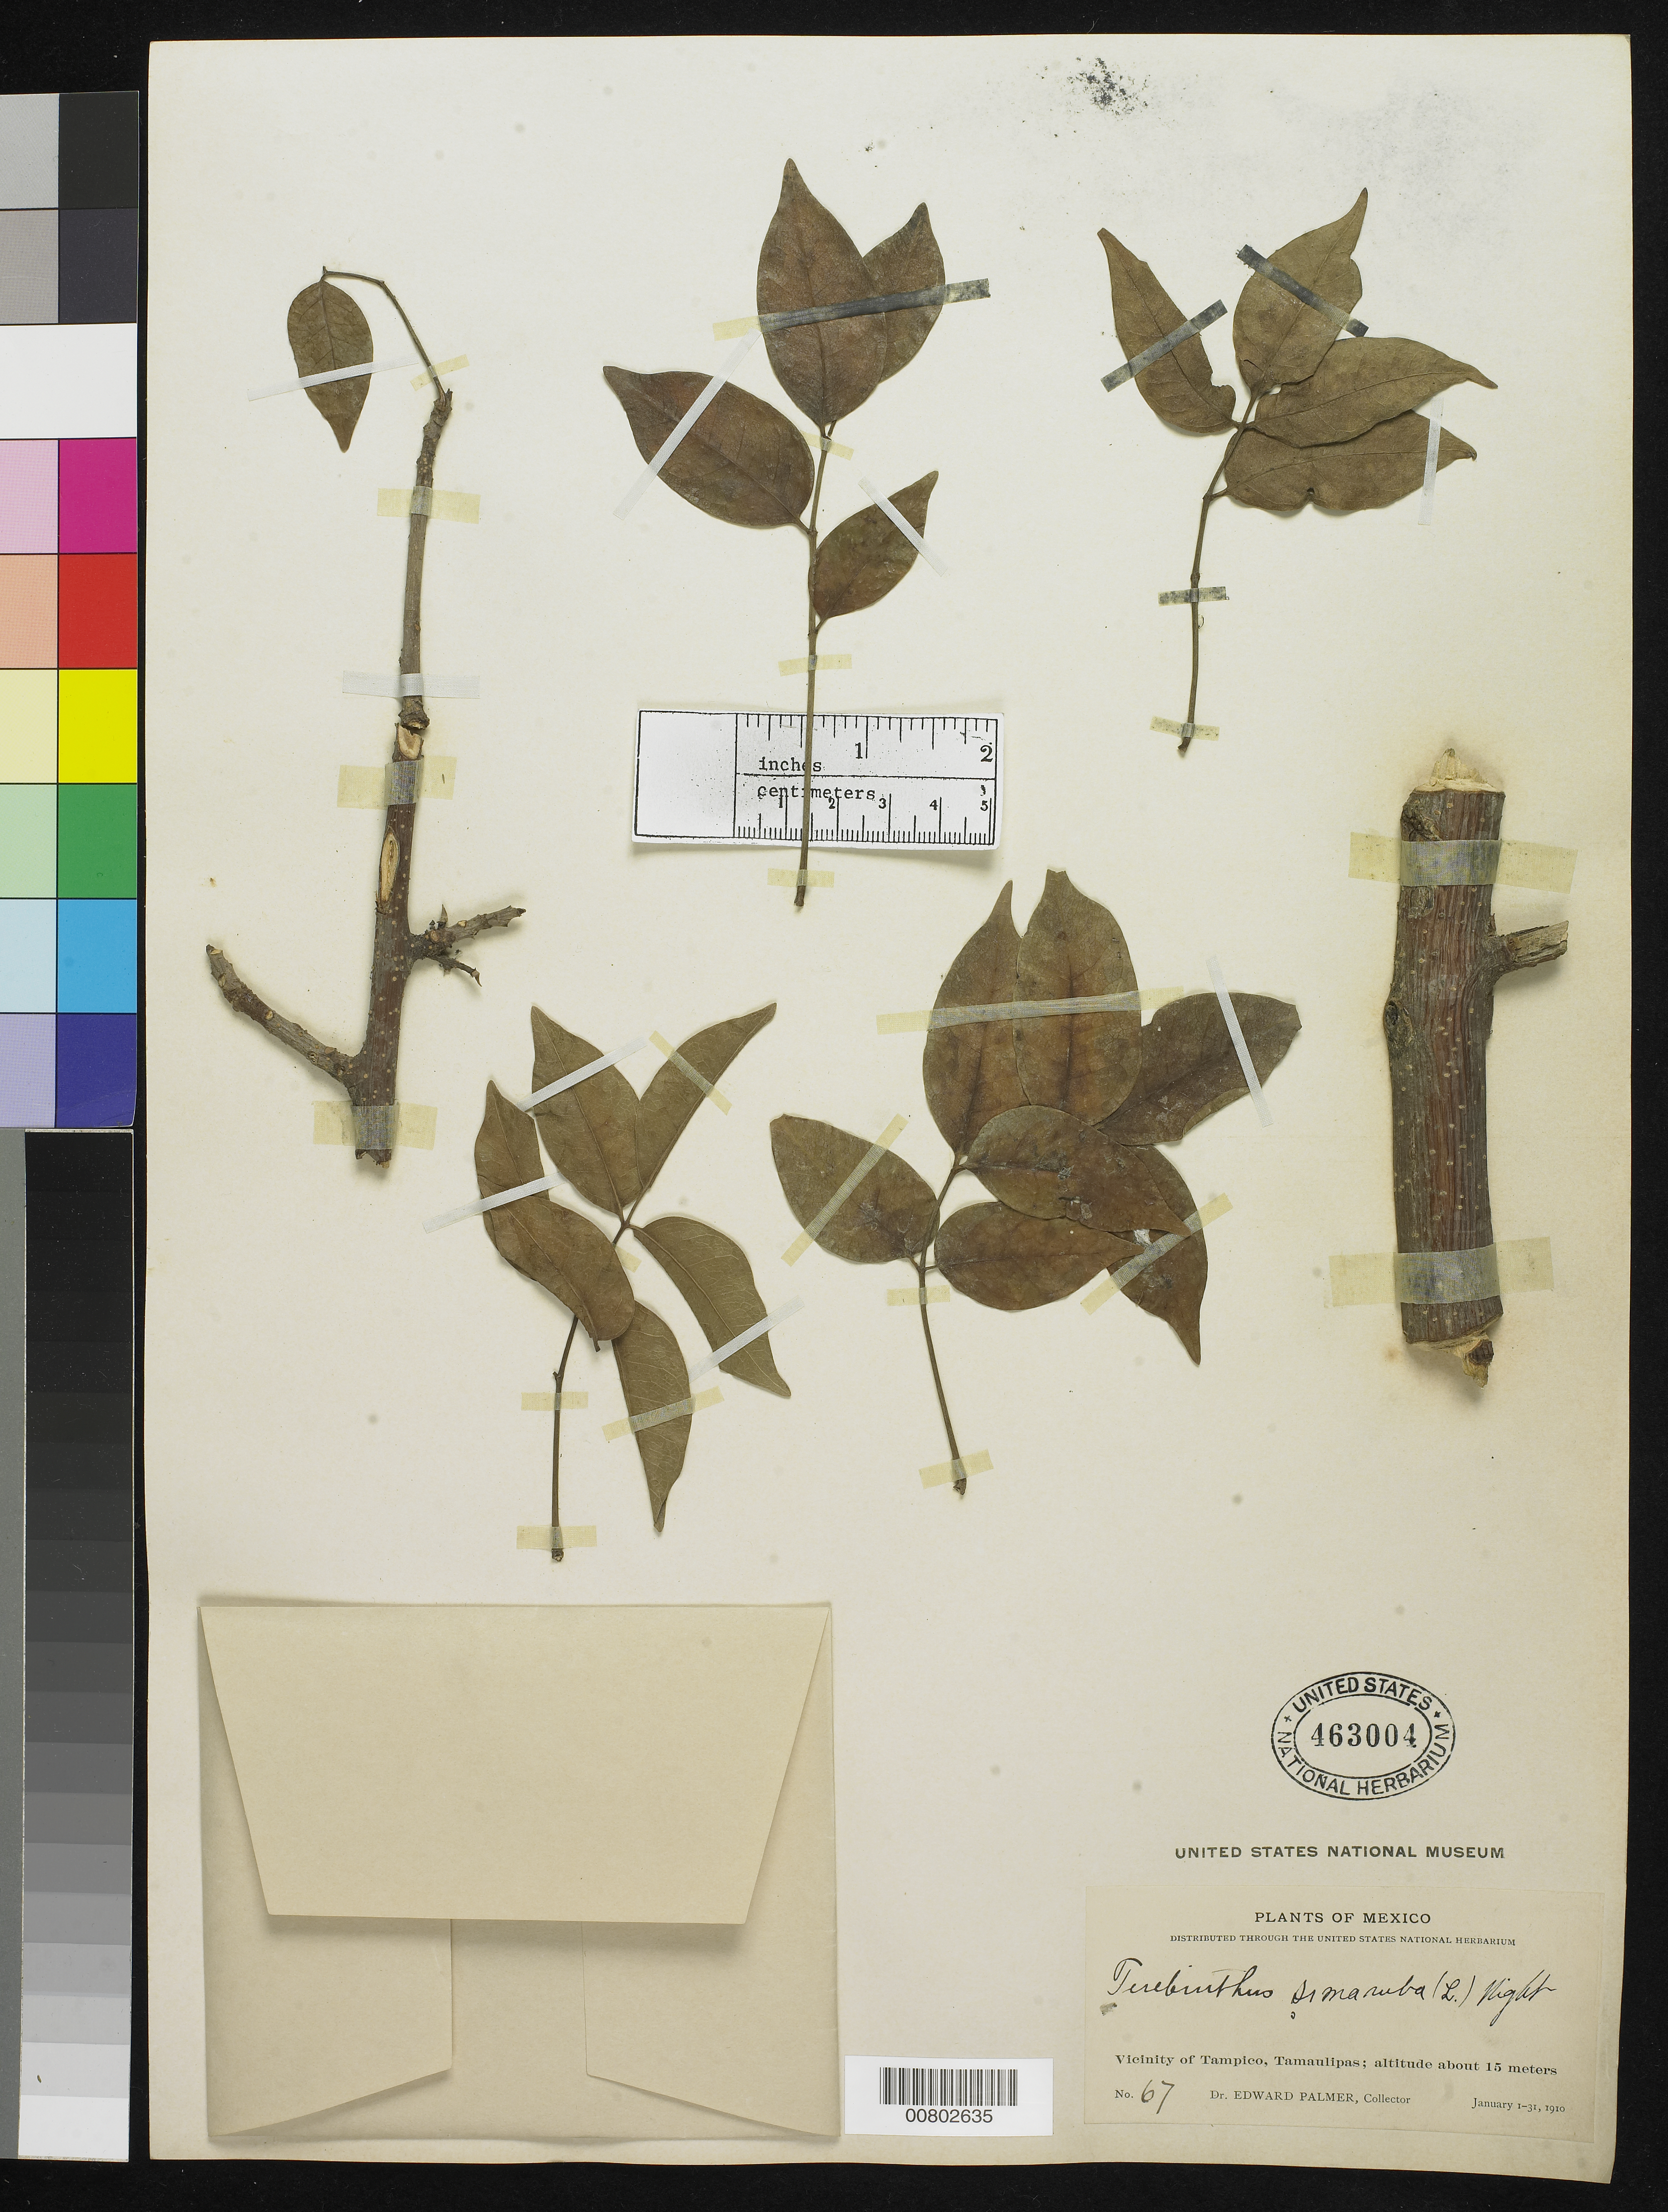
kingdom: Plantae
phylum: Tracheophyta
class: Magnoliopsida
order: Sapindales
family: Burseraceae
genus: Bursera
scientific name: Bursera simaruba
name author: (L.) Sarg.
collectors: E. Palmer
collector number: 67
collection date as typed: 01 Jan 1910 to 31 Jan 1910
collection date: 1910-01-01/1910-01-31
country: Mexico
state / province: Tamaulipas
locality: Vicinity of Tampico, Tamaulipas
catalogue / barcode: US 463004